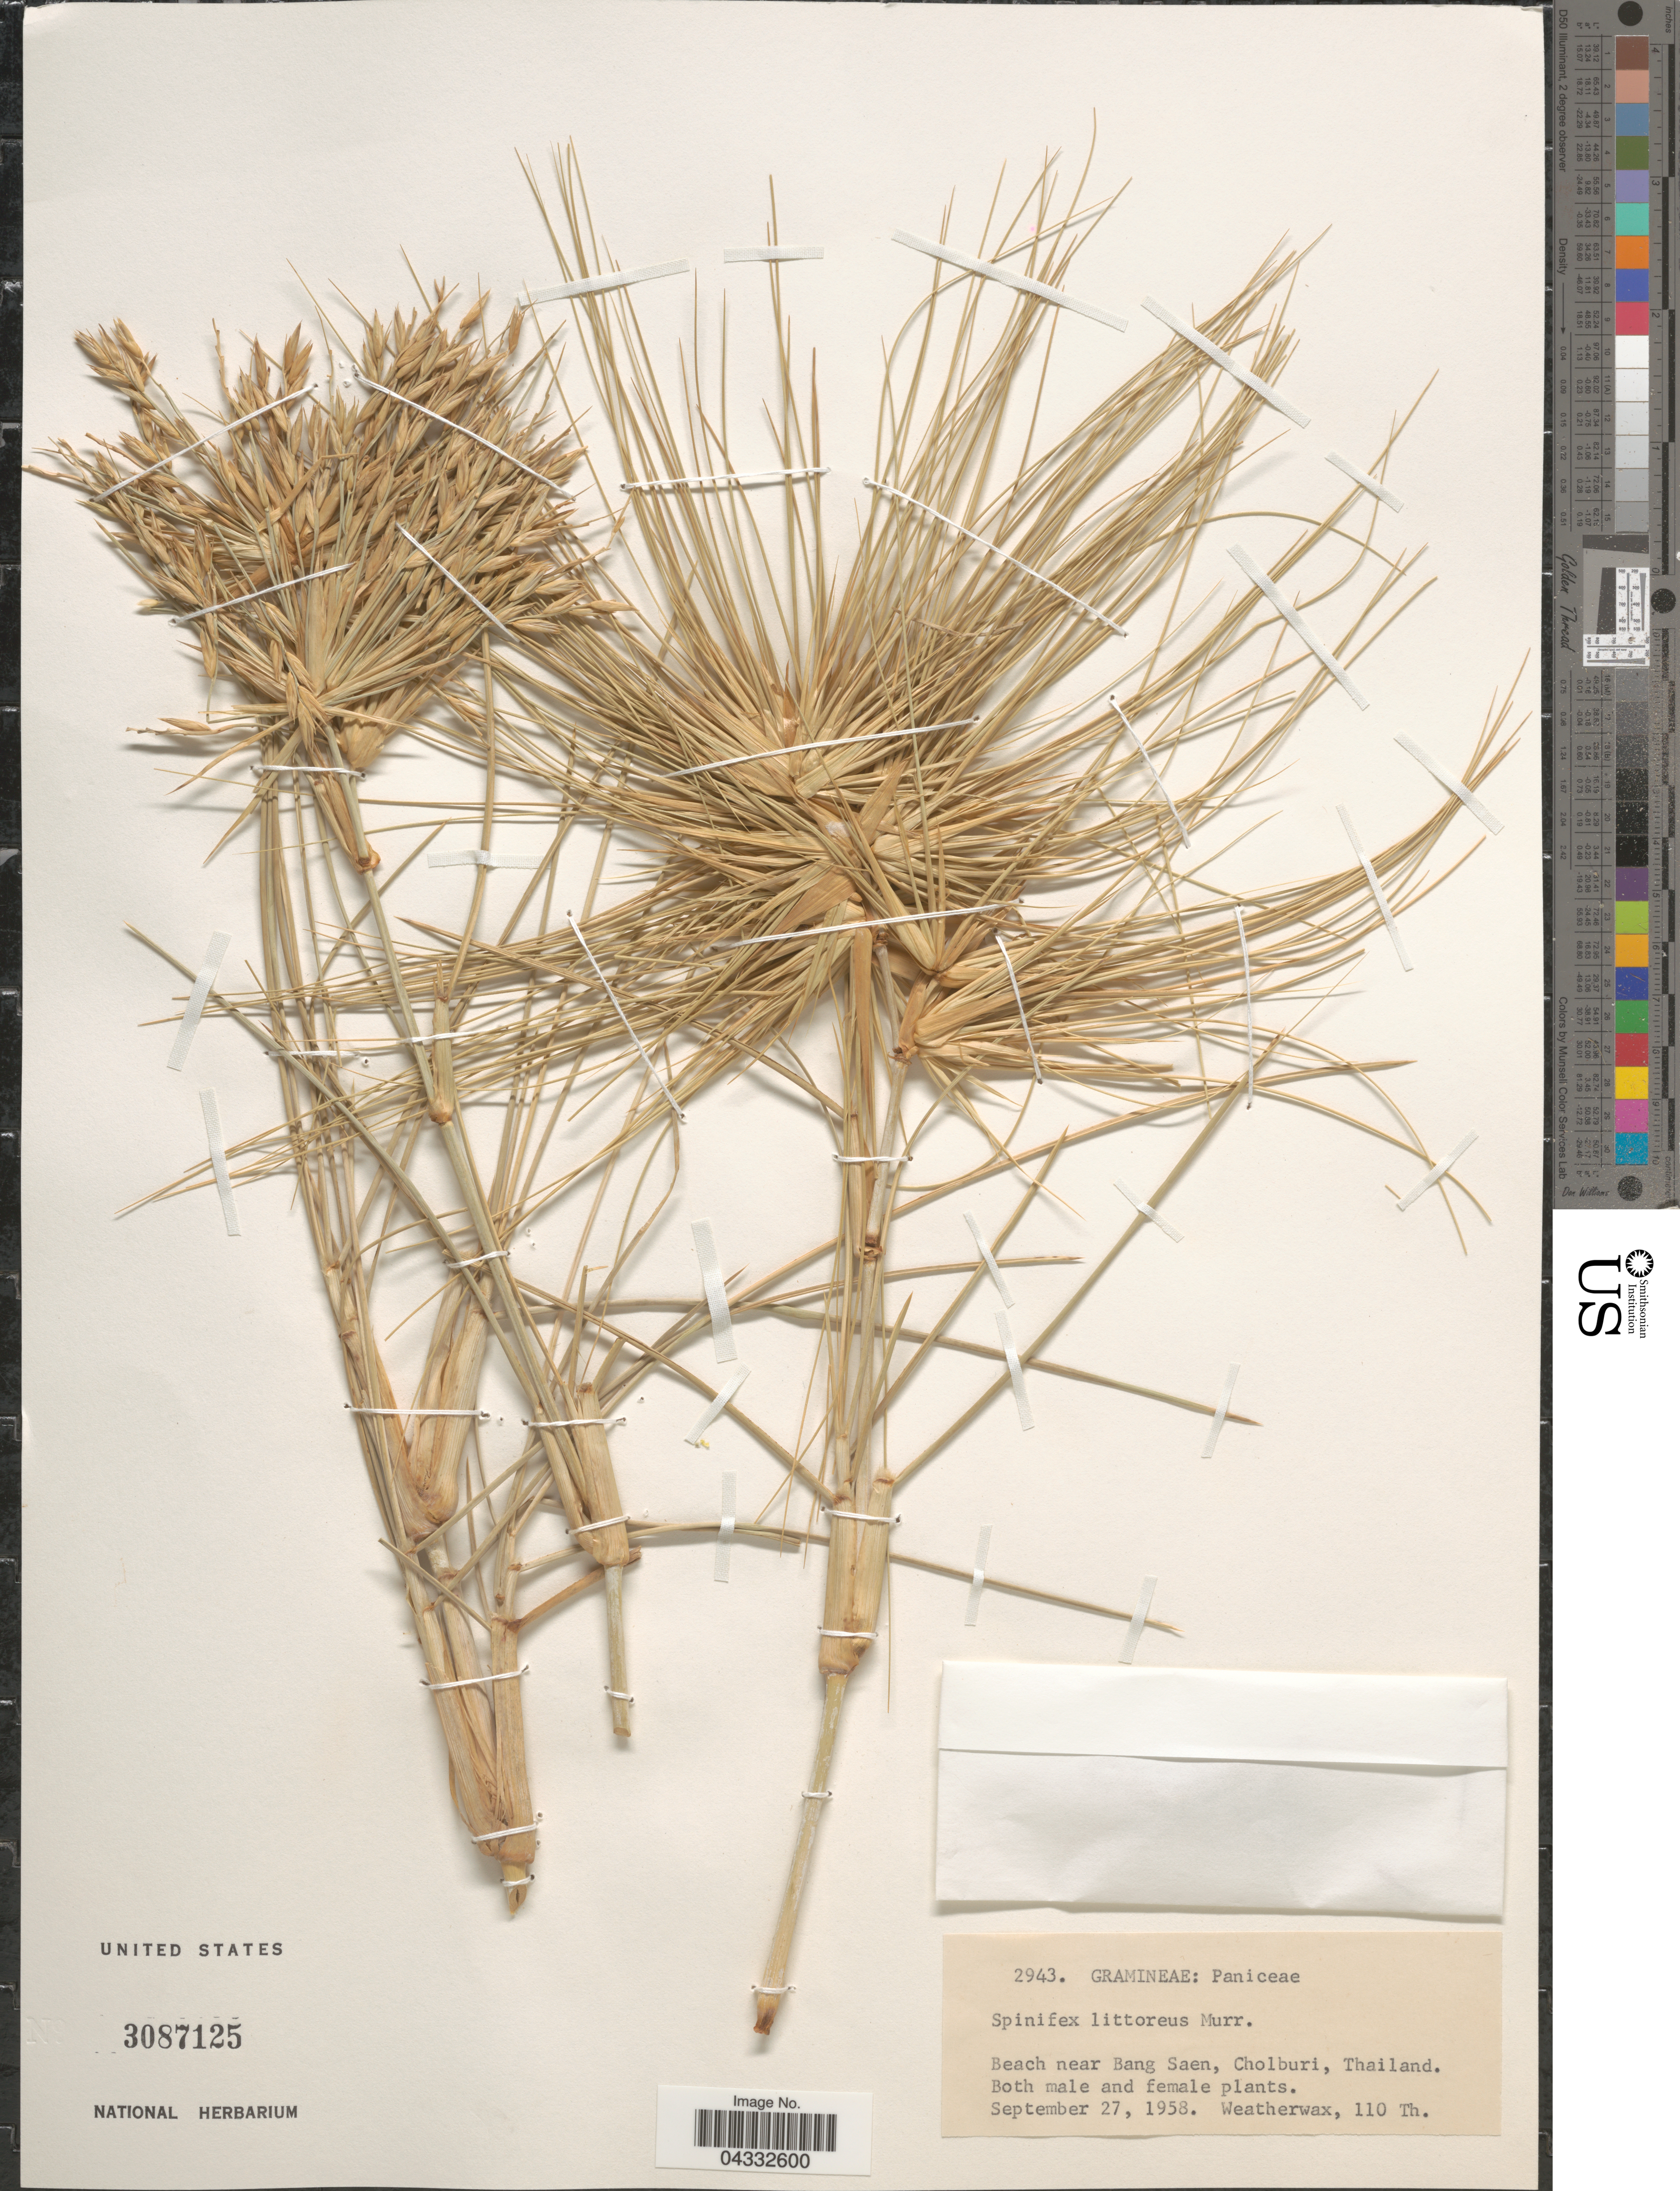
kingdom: Plantae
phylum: Tracheophyta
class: Liliopsida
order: Poales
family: Poaceae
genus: Spinifex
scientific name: Spinifex littoreus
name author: (Burm. f.) Merr.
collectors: -. Weatherwax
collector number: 110 Th./2943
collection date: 1958-09-27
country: Thailand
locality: Beach near Bang Saen, Cholburi.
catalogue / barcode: US 3087125